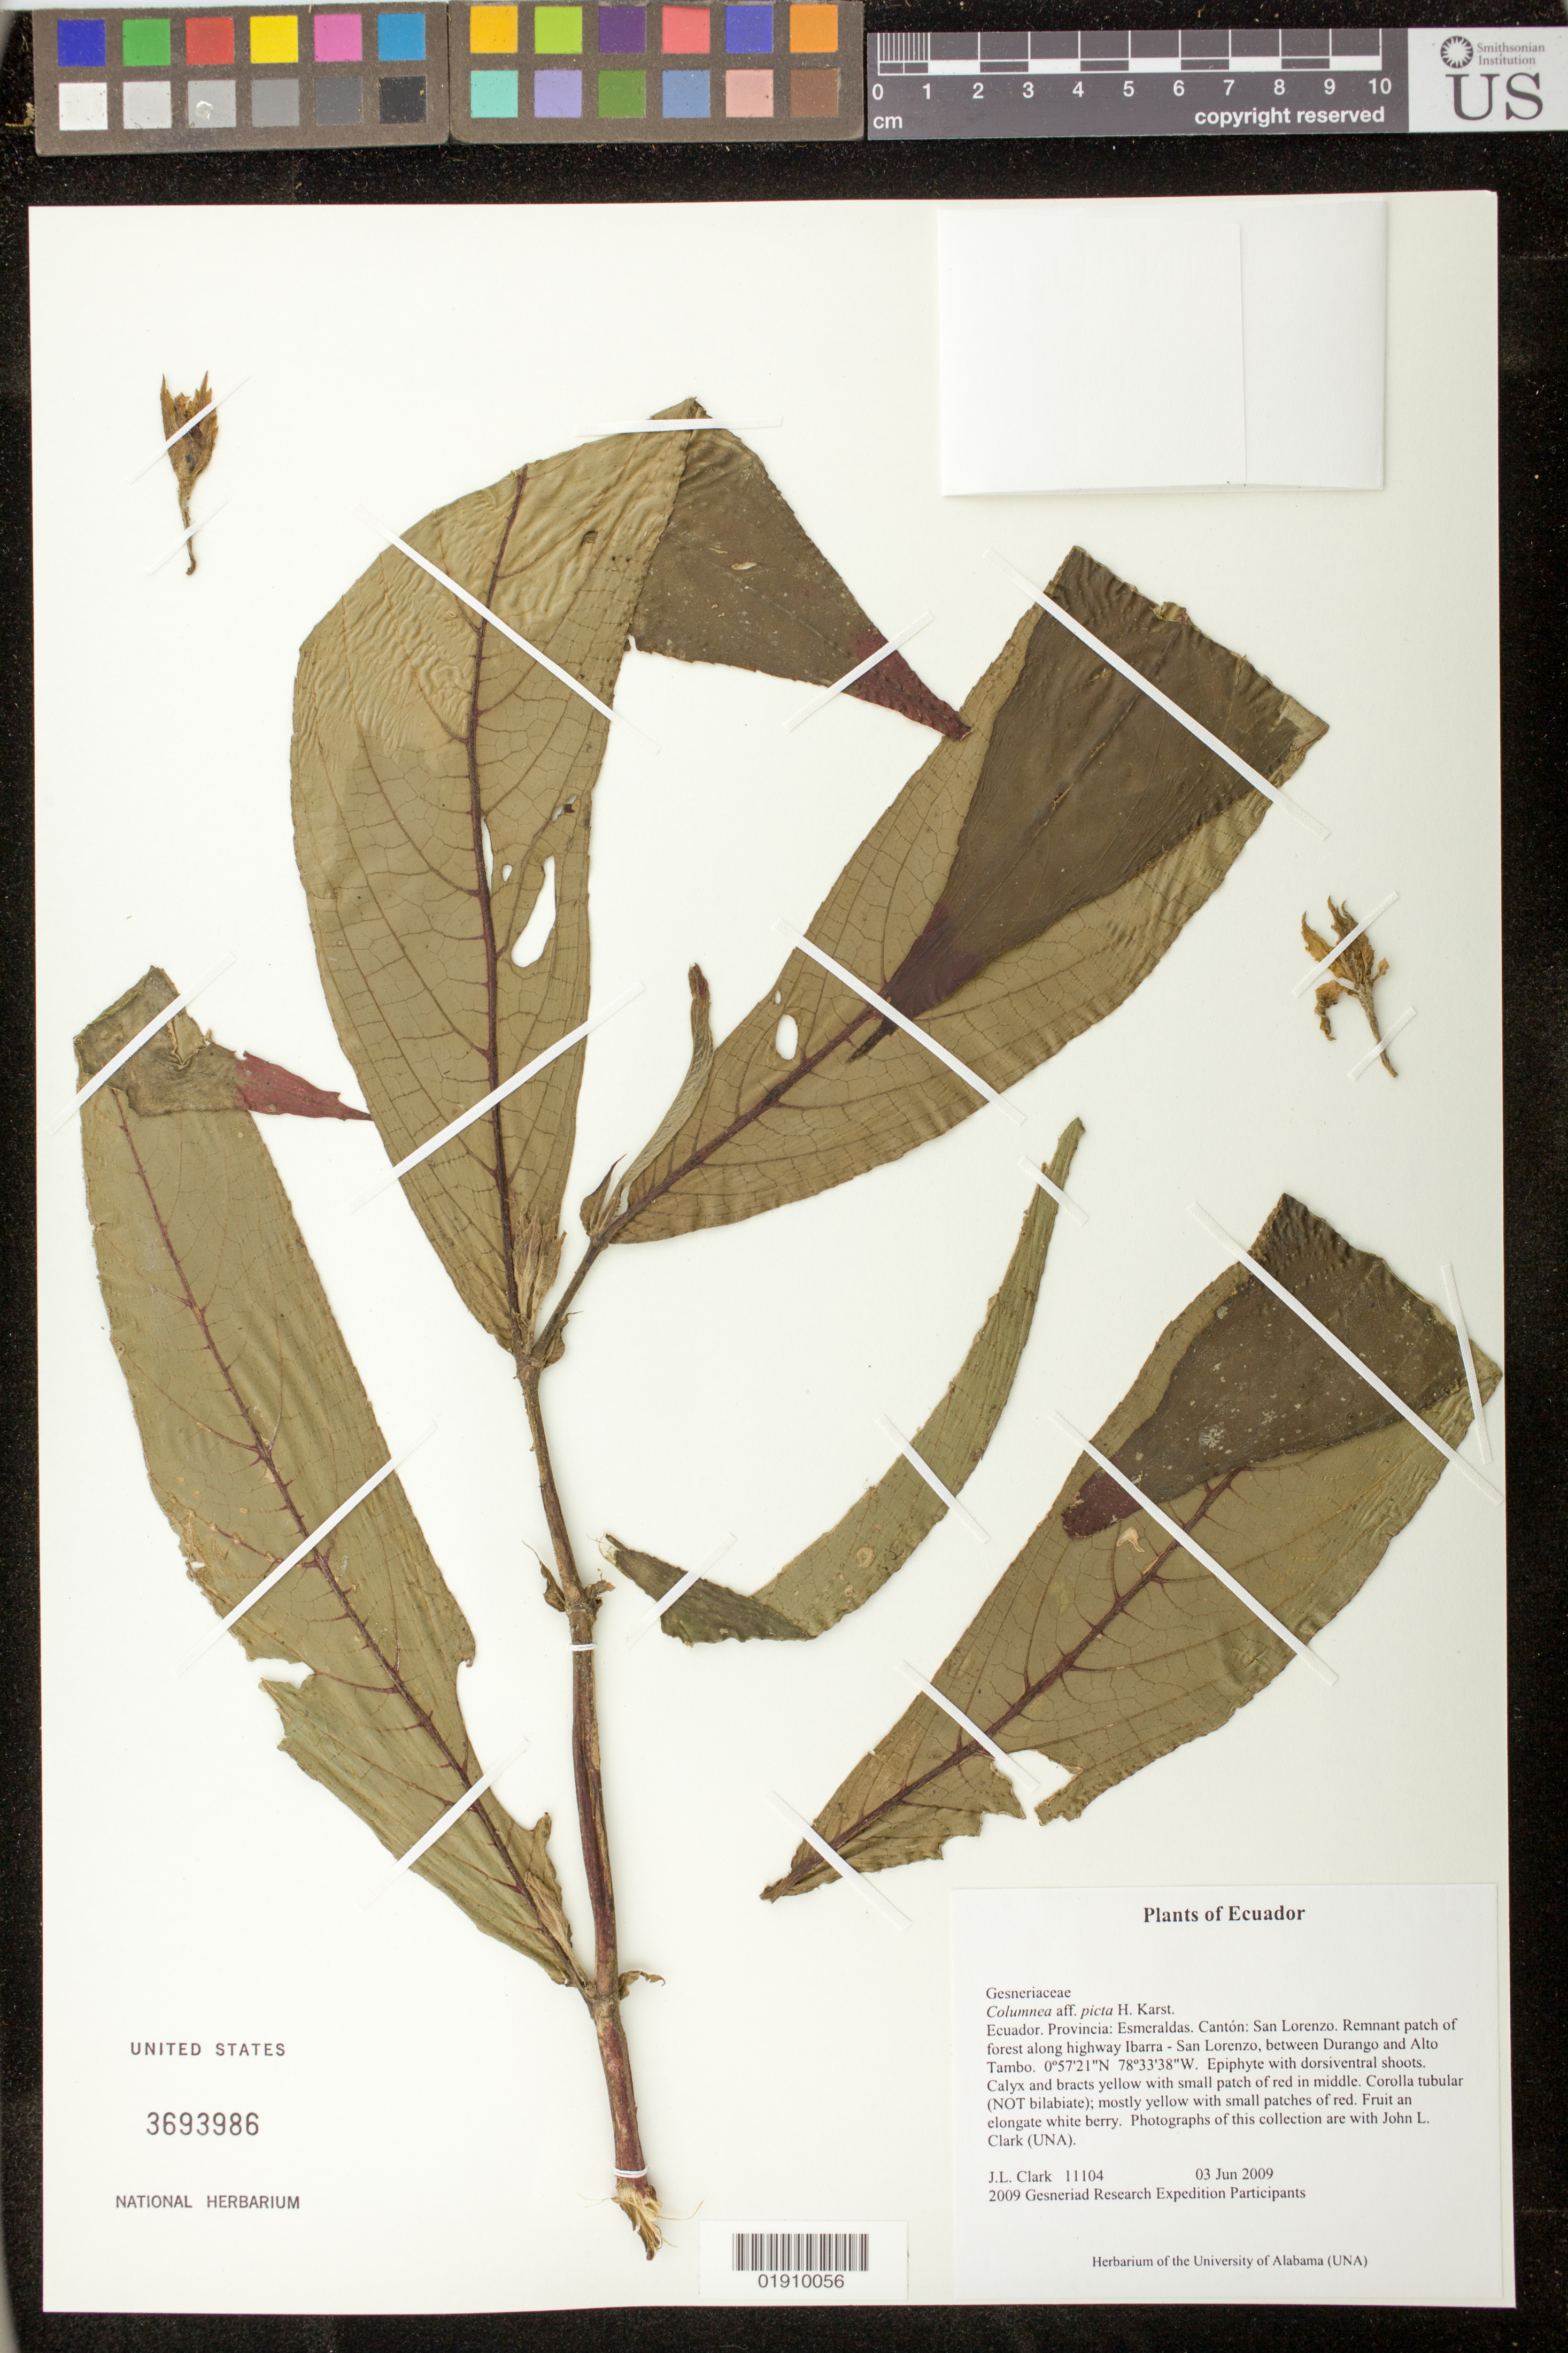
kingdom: Plantae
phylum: Tracheophyta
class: Magnoliopsida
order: Lamiales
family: Gesneriaceae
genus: Columnea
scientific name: Columnea tecta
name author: J.L. Clark & Clavijo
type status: Holotype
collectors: J. L. Clark & 2009 Gesneriad Research Expedition Participants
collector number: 11104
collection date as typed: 03 Jun 2009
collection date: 2009-06-03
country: Ecuador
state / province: Esmeraldas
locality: Ecuador. Provincia: Esmeraldas. Canton: San Lorenzo. Remnant patch of forest along highway Ibarra-San Lorenzo, between Durango and Alto Tambo.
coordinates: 0 57 21 N, 78 33 38 W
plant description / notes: Photographs of this collection are with John L. Clark (UNA).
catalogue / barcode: US 3693986